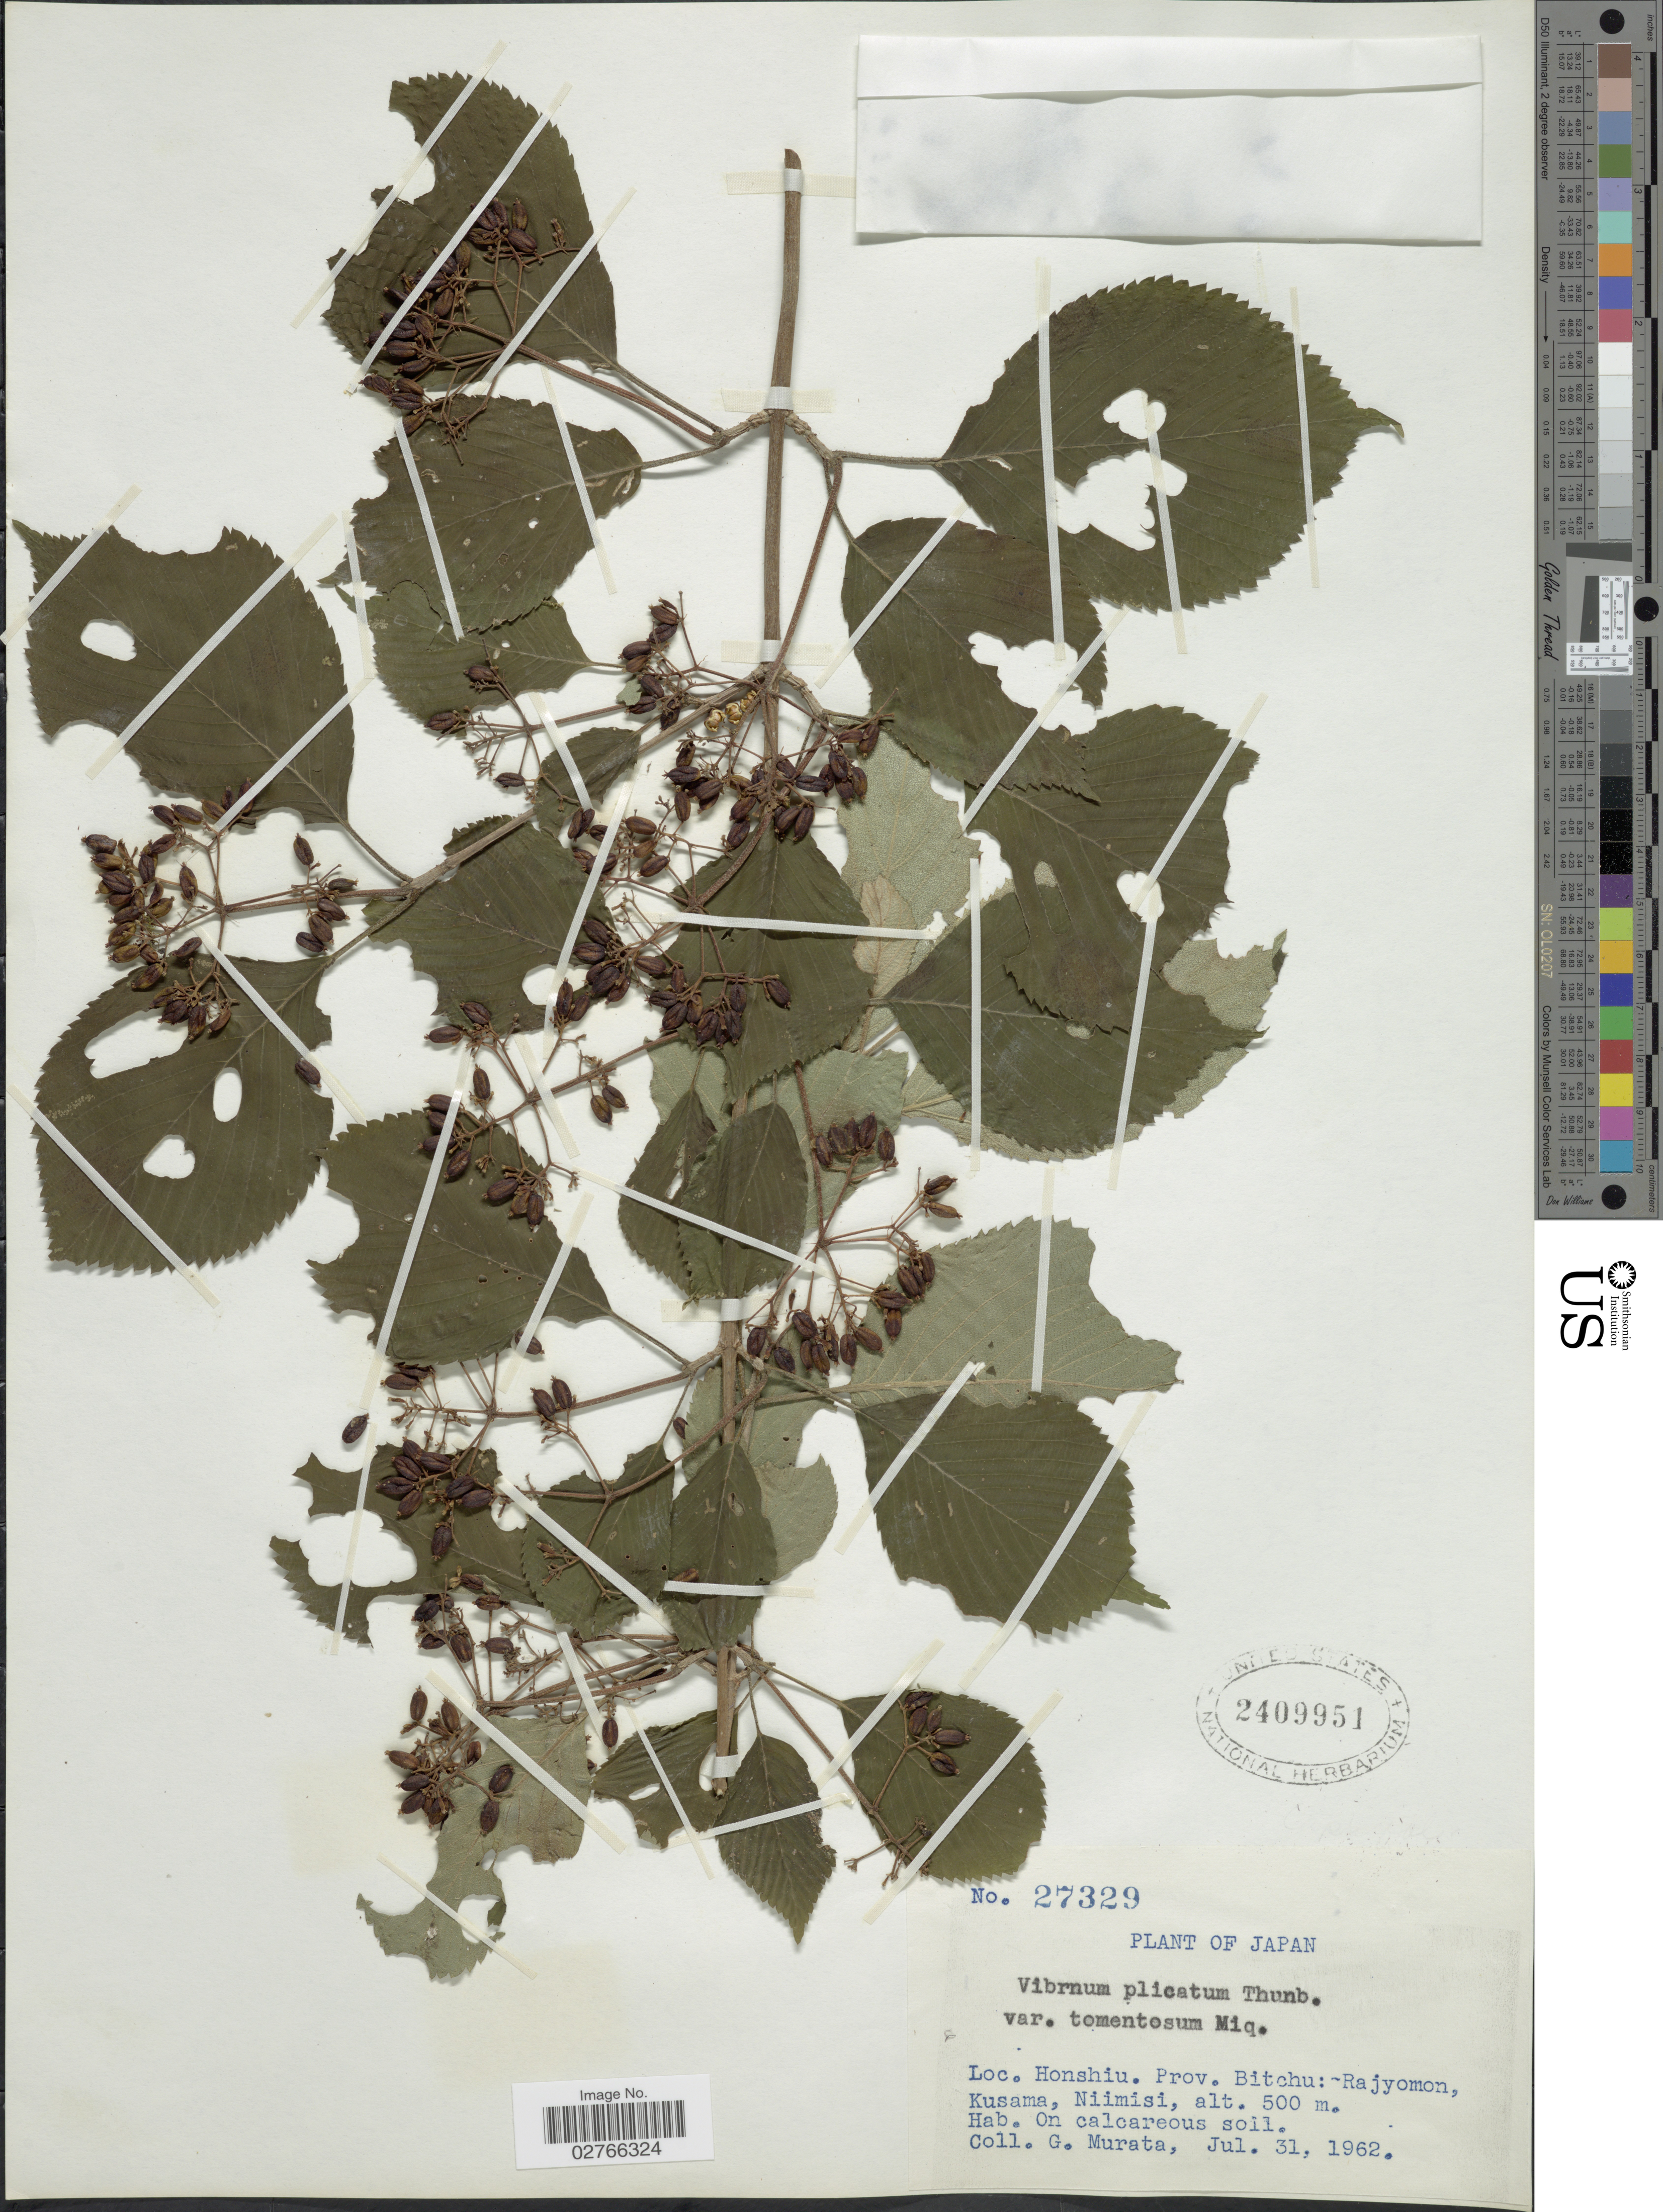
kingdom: Plantae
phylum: Tracheophyta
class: Magnoliopsida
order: Dipsacales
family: Viburnaceae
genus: Viburnum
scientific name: Viburnum plicatum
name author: Thunb.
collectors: G. Murata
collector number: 27329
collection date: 1962-07-31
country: Japan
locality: Honshiu. Prov. Bitchu: Rajyomon, Kusama, Niimisi.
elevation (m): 500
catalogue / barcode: US 2409951